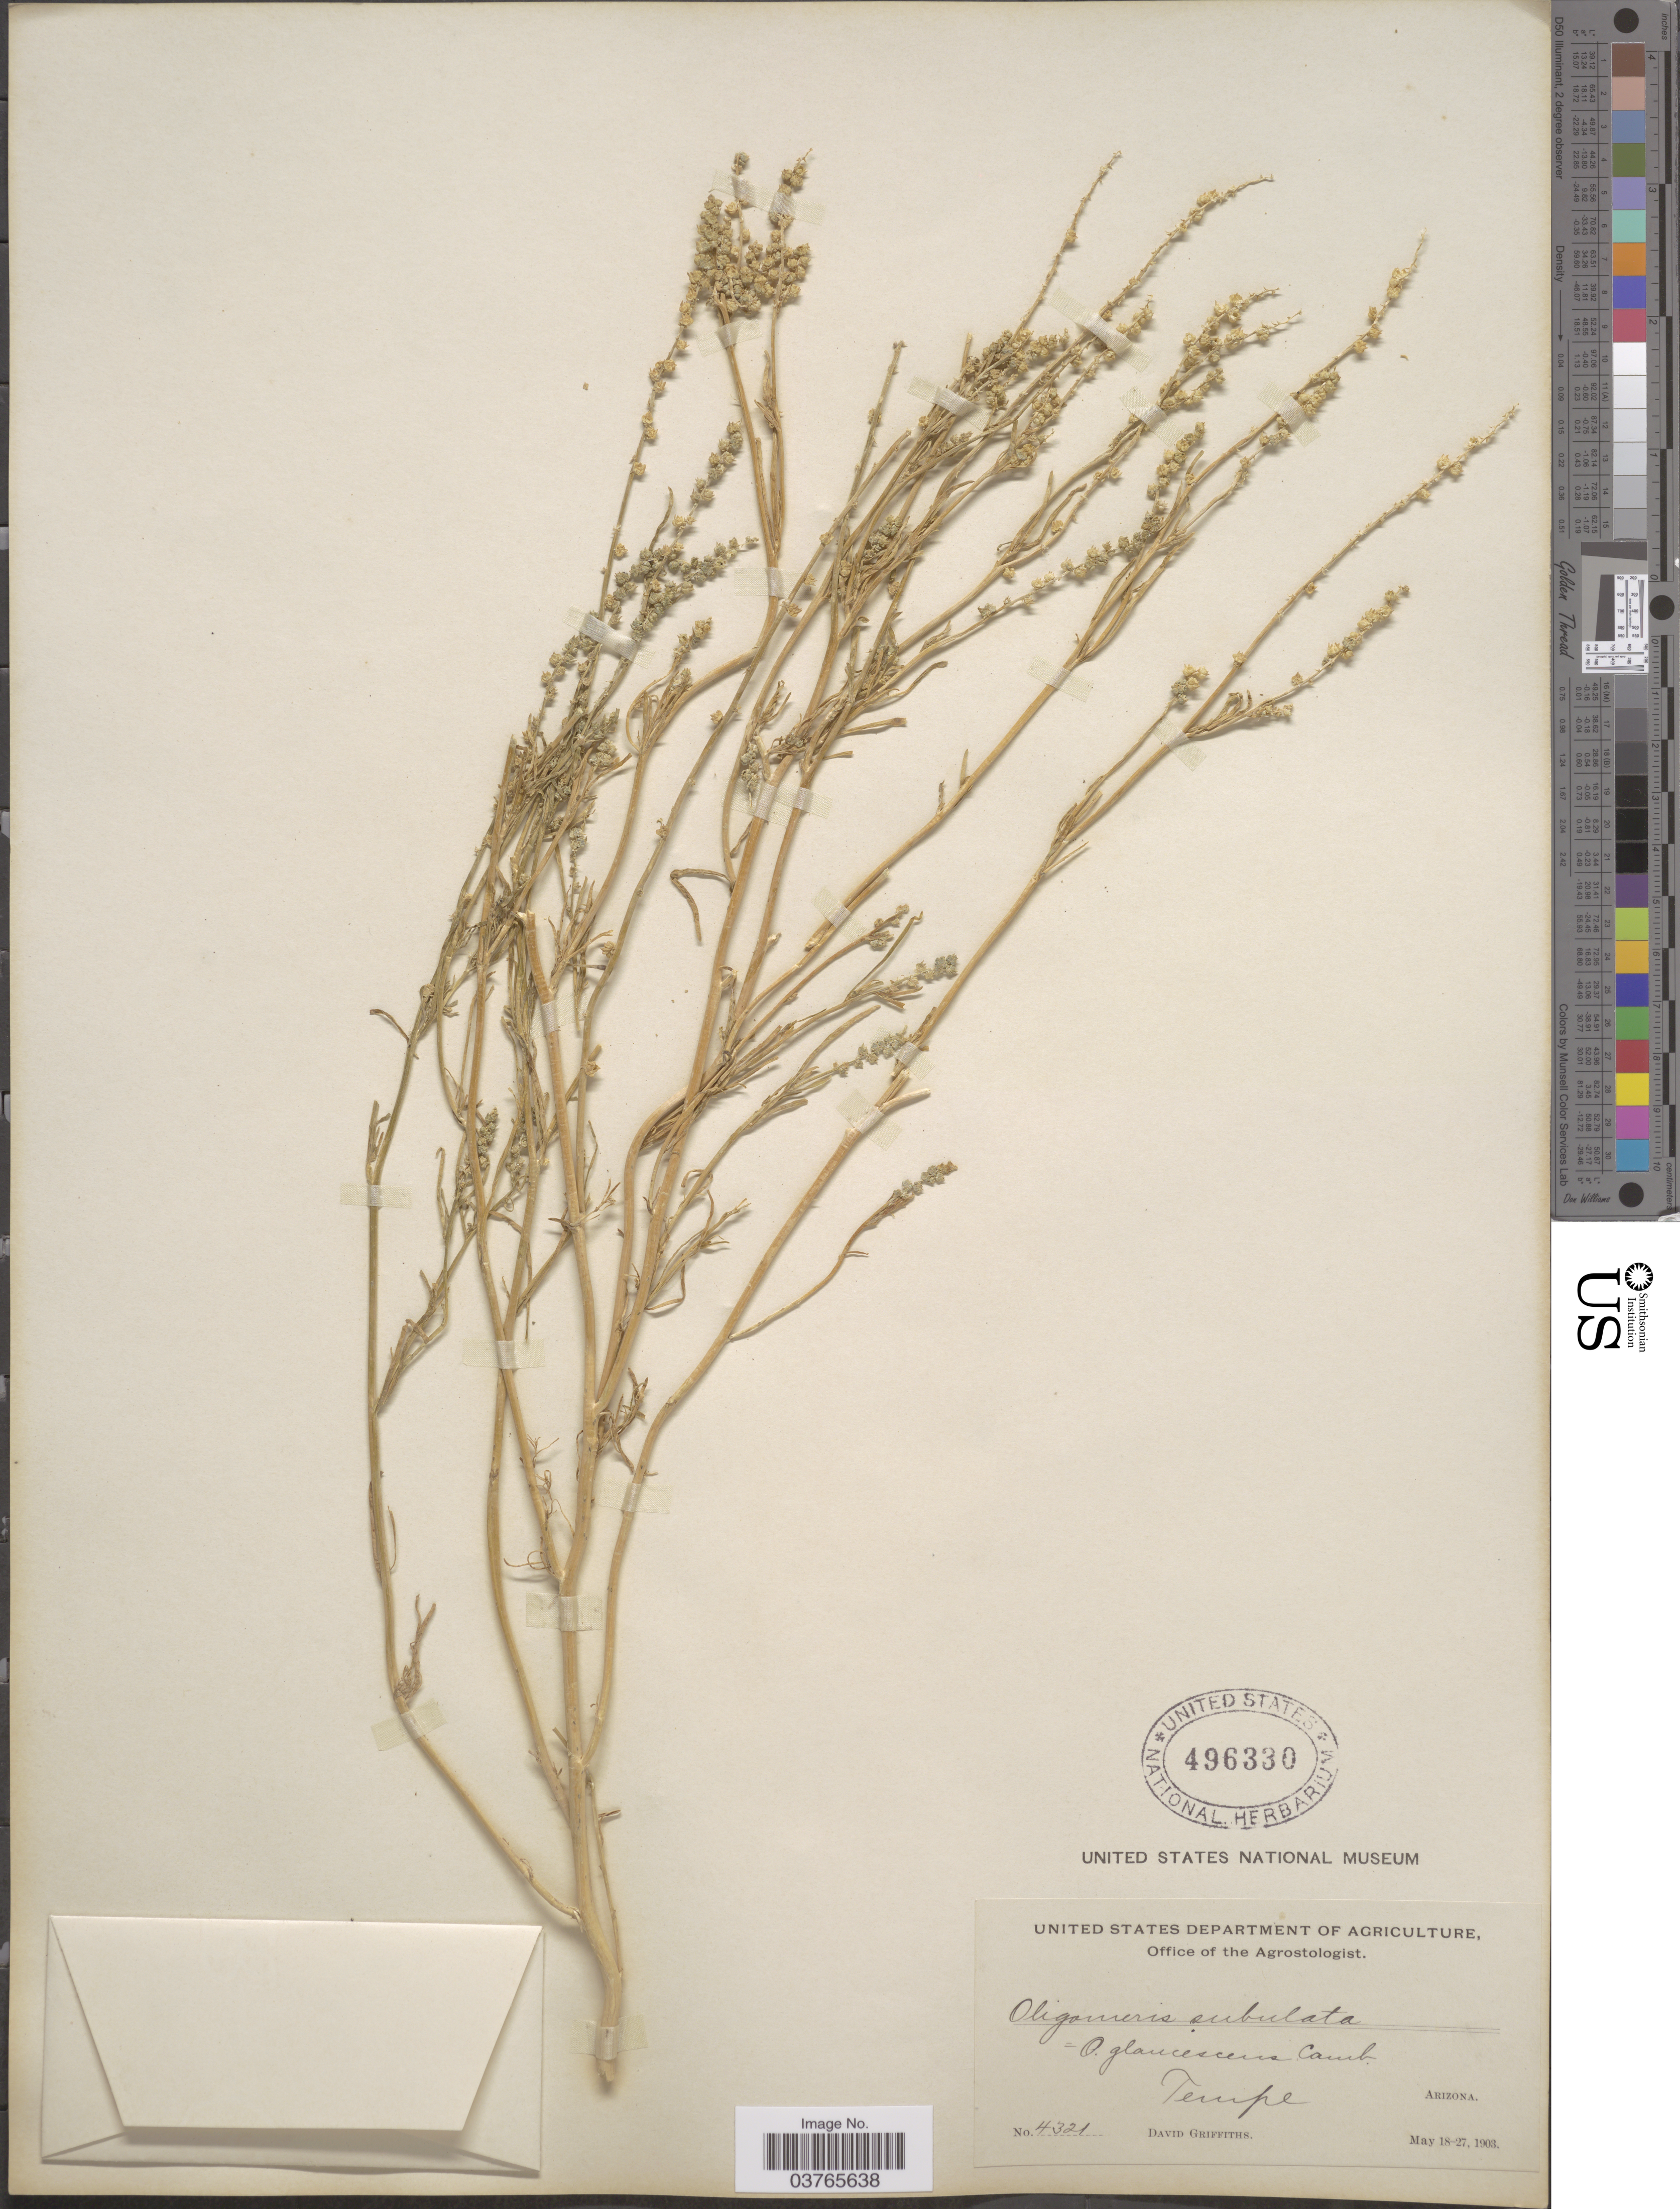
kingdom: Plantae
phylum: Tracheophyta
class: Magnoliopsida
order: Brassicales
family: Resedaceae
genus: Oligomeris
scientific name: Oligomeris subulata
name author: Webb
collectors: D. Griffiths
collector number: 4321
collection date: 1903-05-18/1903-05-27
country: United States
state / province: Arizona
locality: Tempe.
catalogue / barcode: US 496330